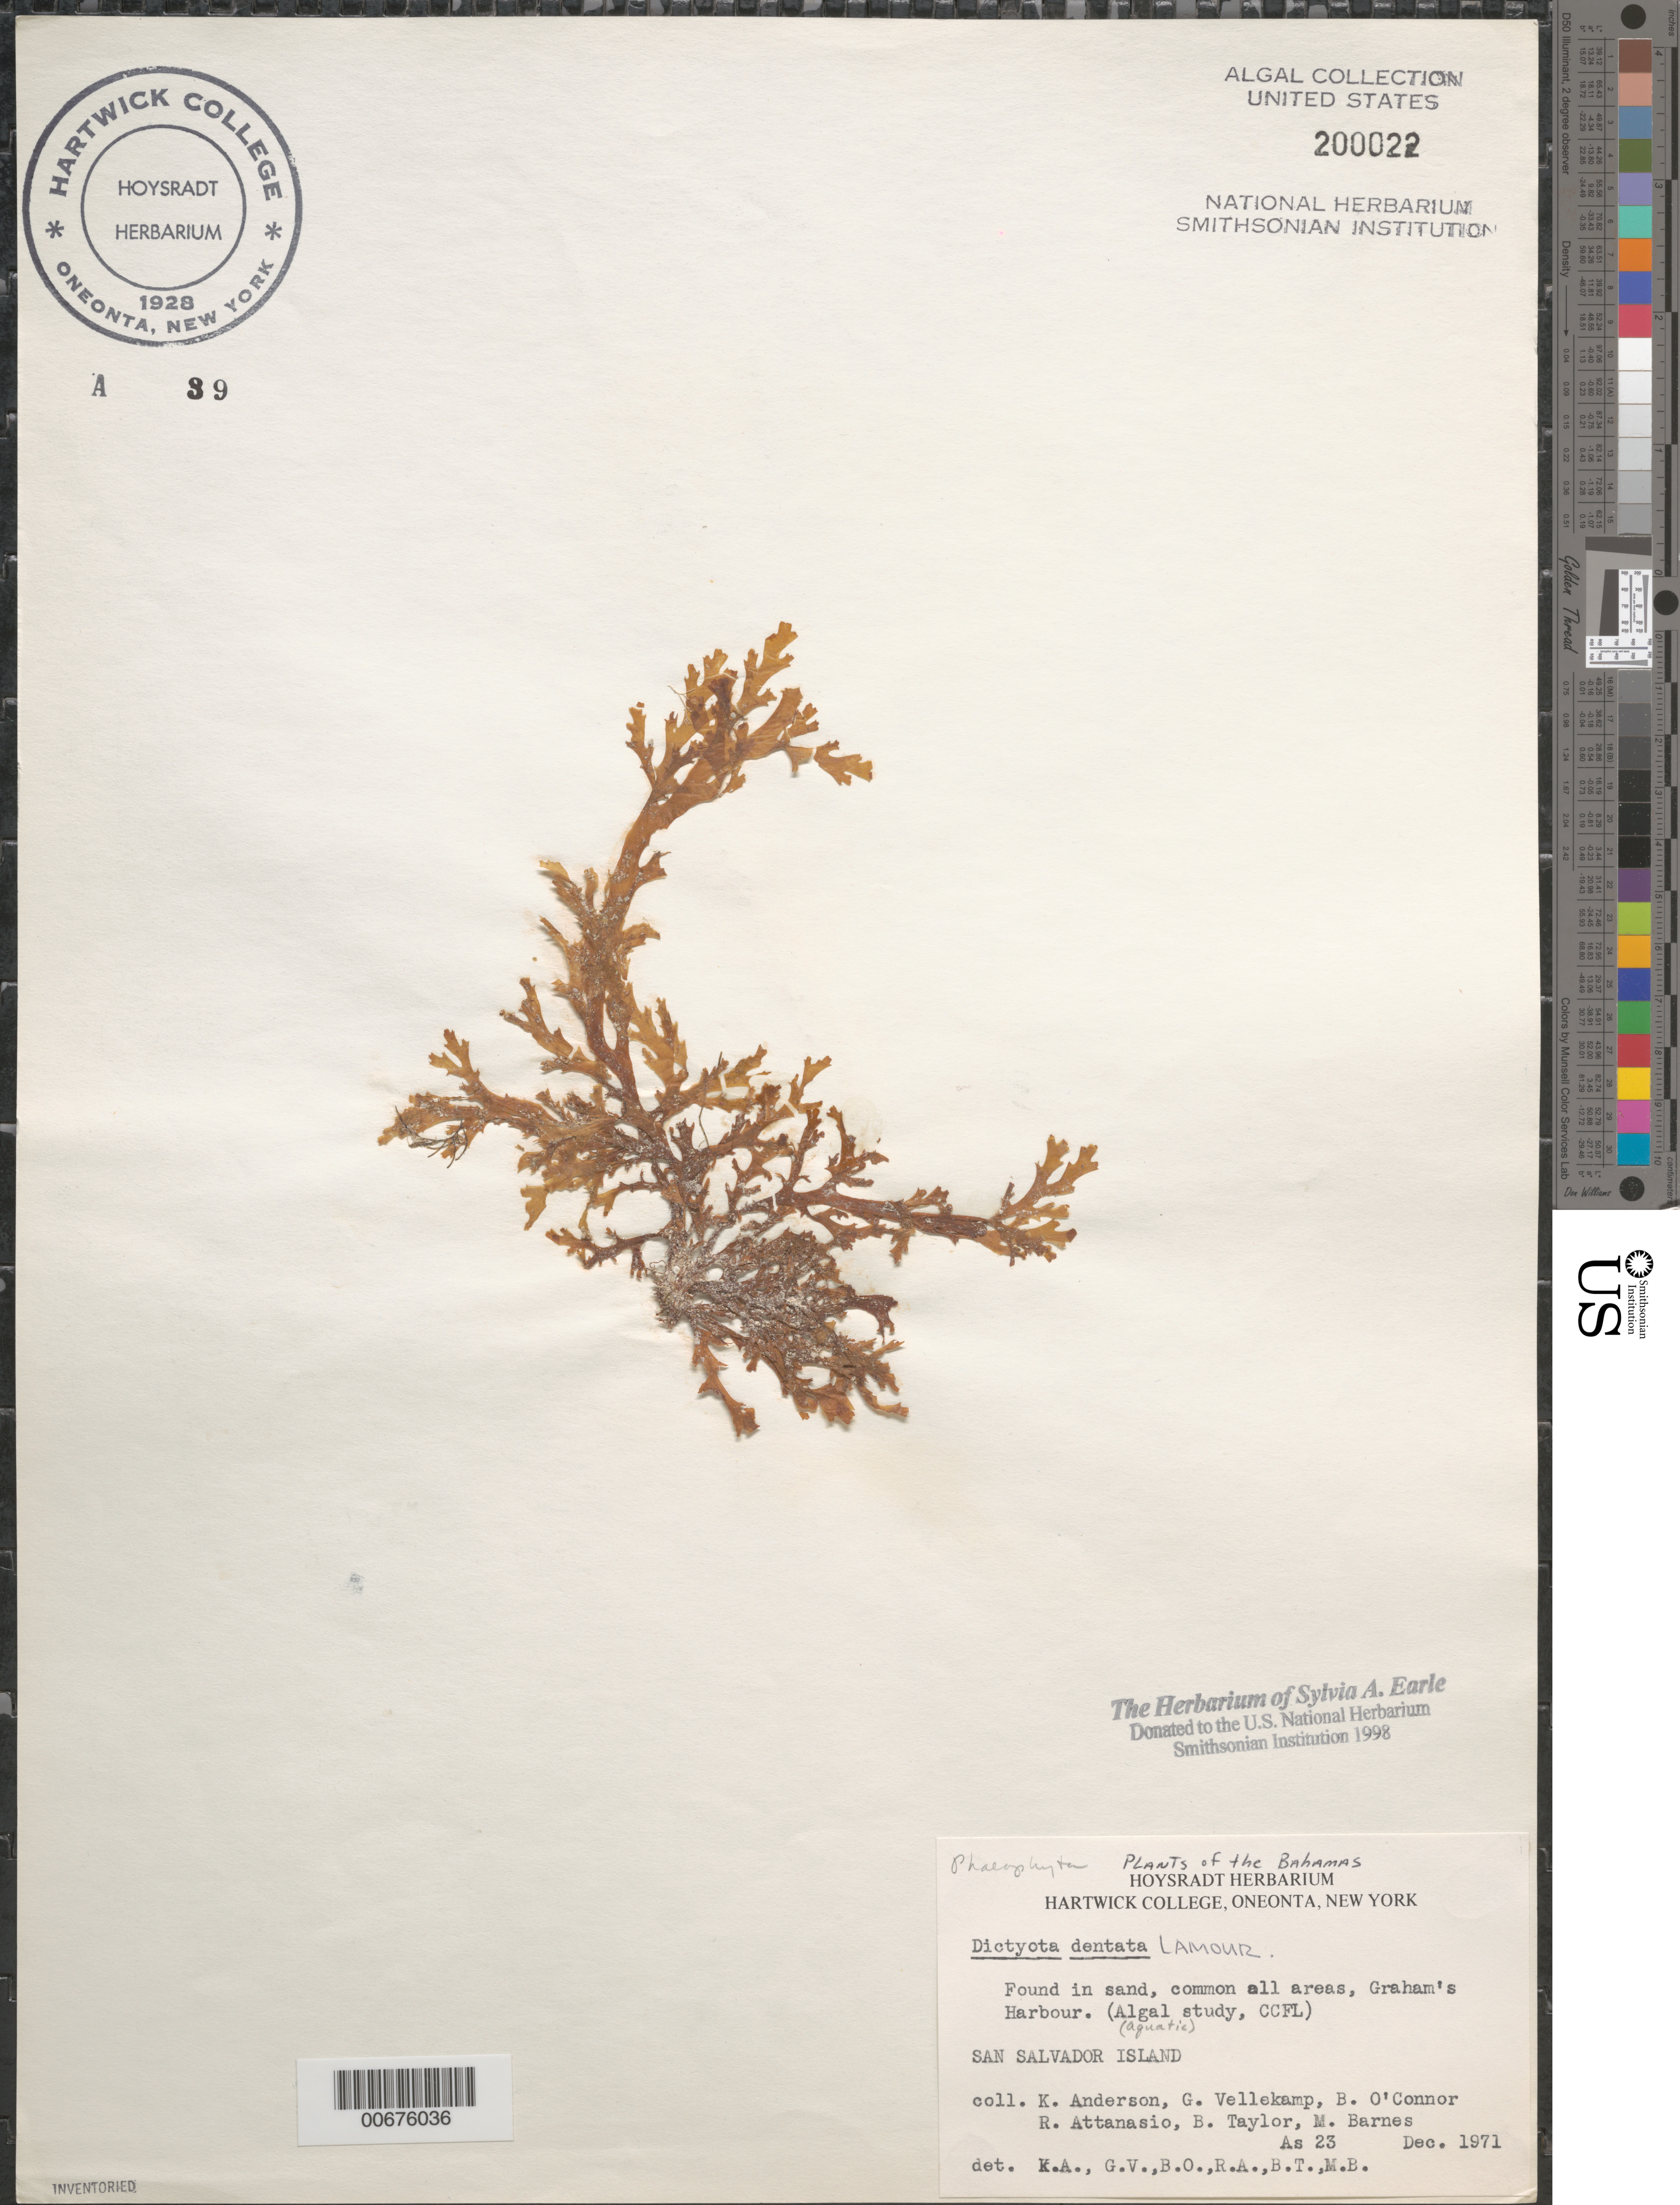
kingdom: Chromista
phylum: Ochrophyta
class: Phaeophyceae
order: Dictyotales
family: Dictyotaceae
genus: Dictyota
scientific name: Dictyota mertensii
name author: (C. Mart.) Kütz.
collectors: K. Anderson, G. Vellekamp, B. O'Connor, R. Attanasio, B. Taylor & M. Barnes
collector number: As 23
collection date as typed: Dec 1971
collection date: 1971-12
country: Bahamas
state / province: San Salvador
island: San Salvador Island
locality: Graham's Harbour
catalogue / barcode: US 200022